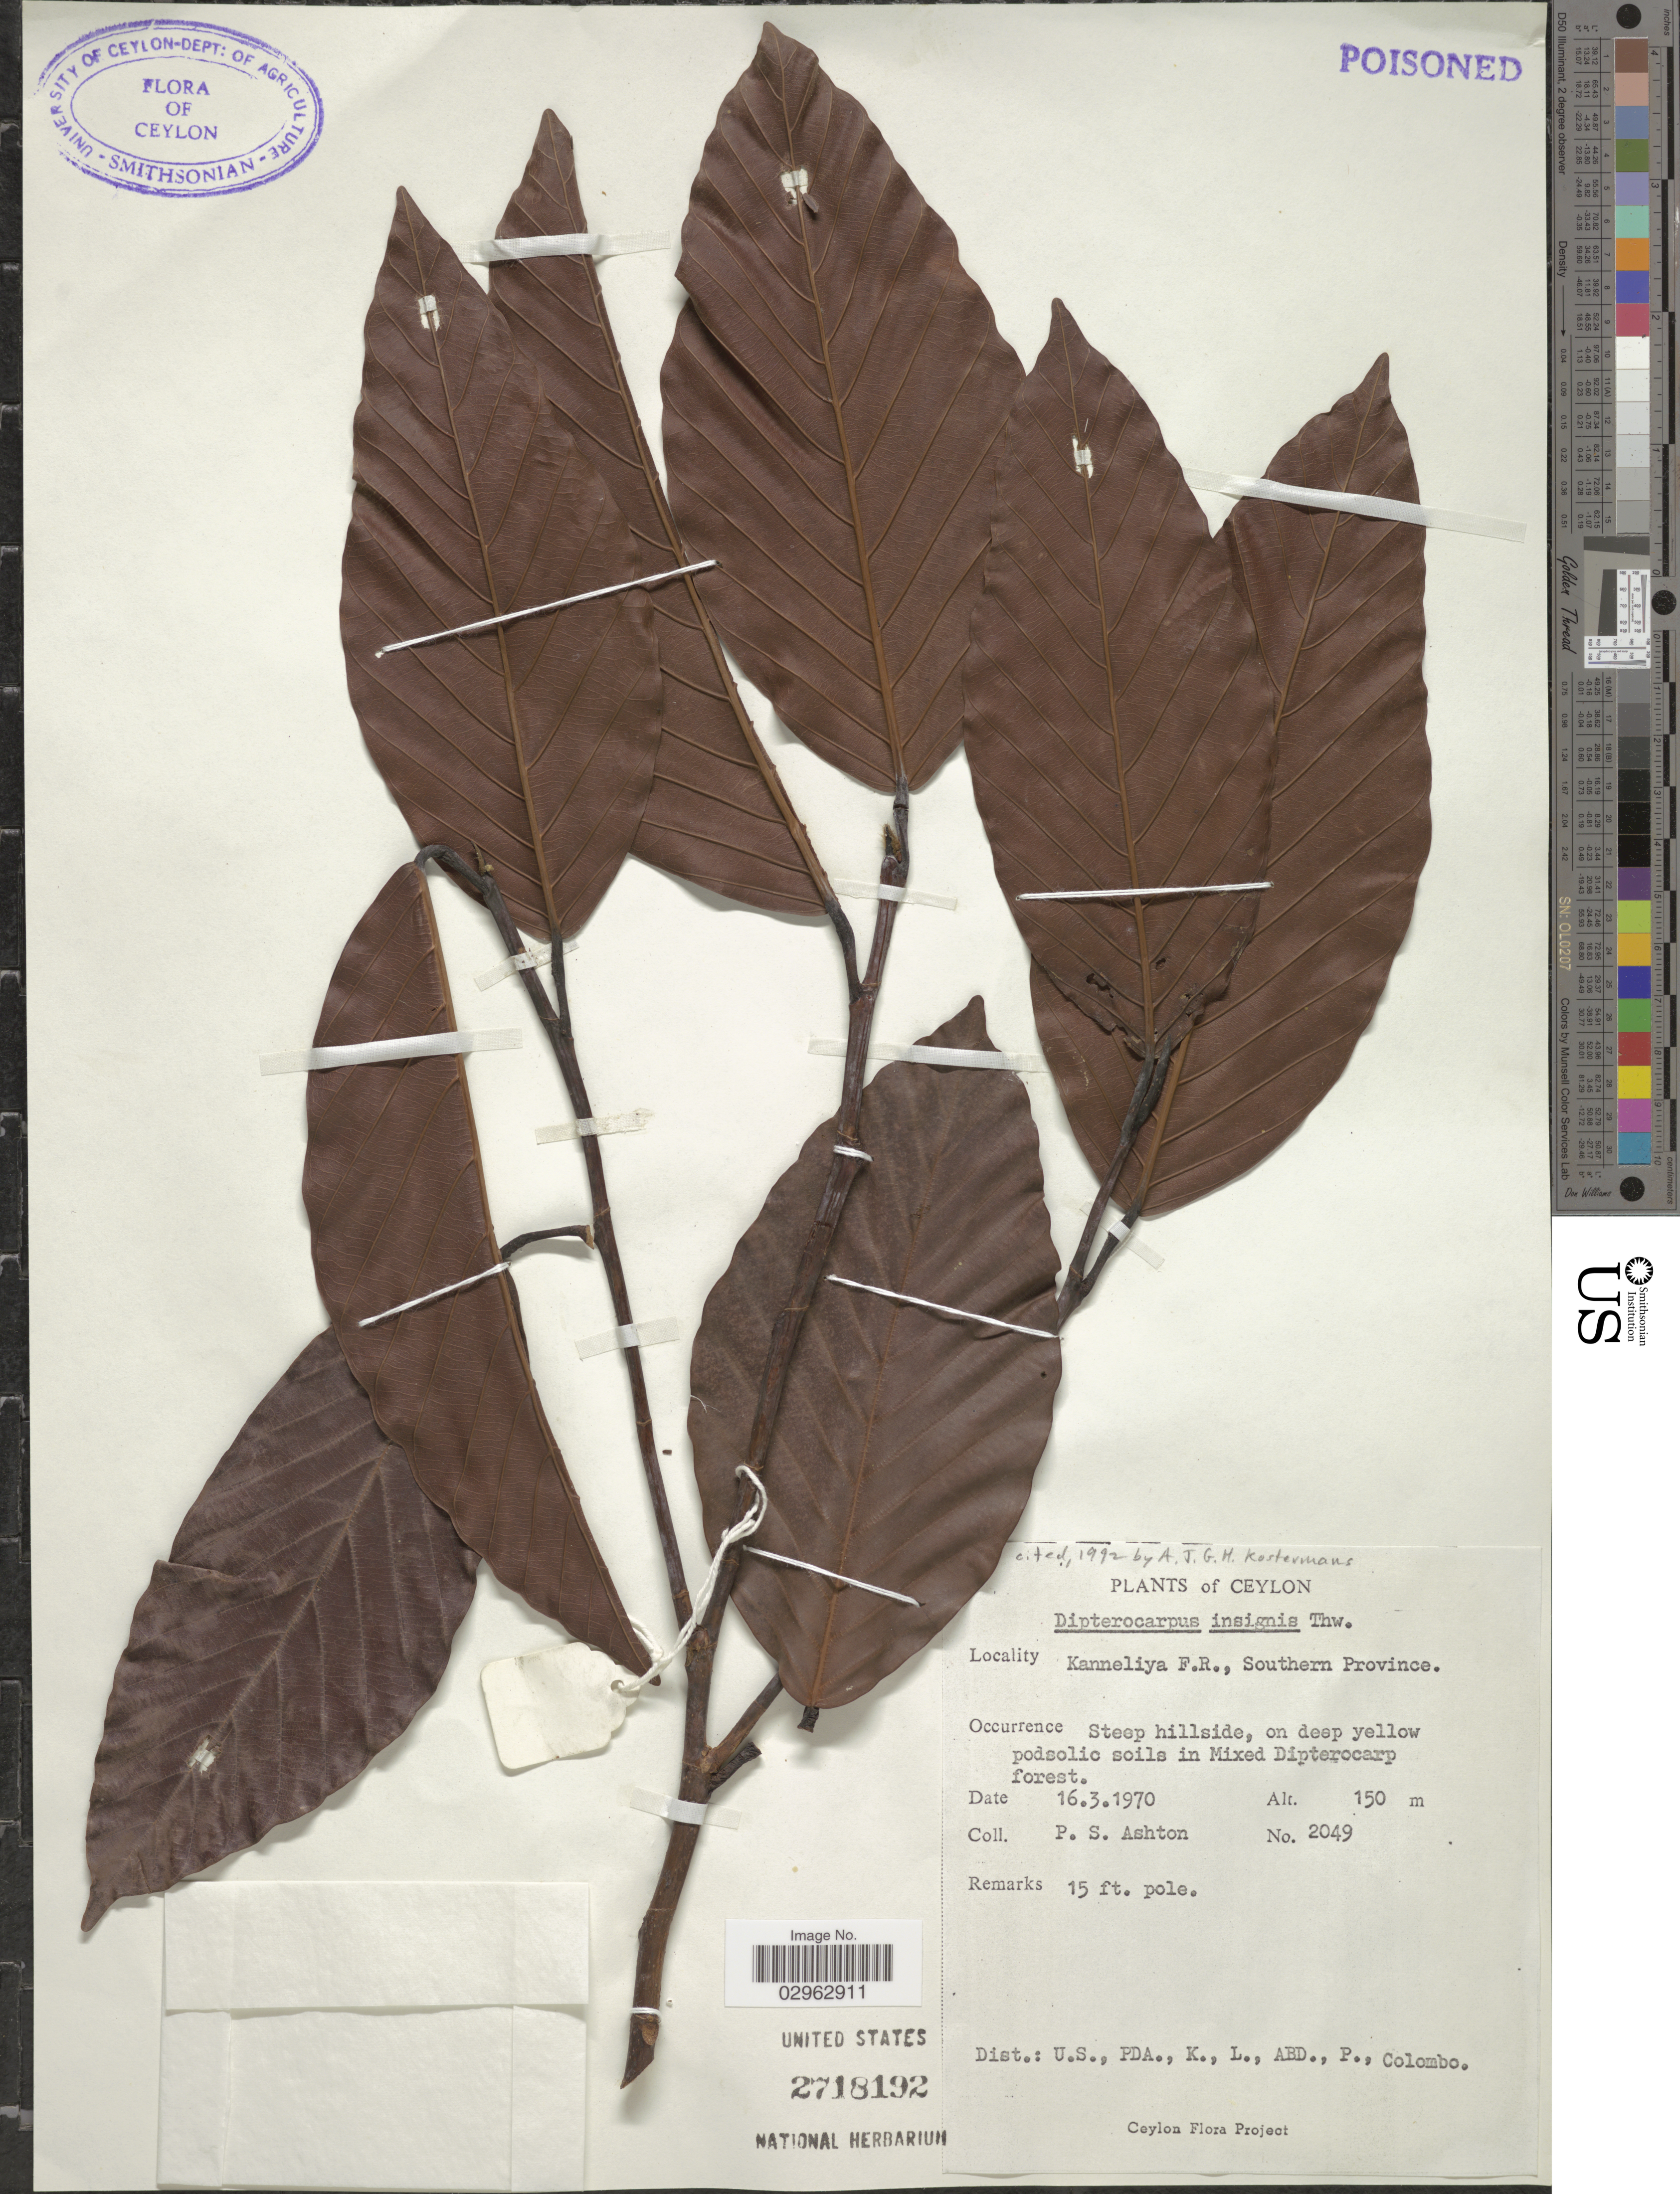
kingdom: Plantae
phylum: Tracheophyta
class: Magnoliopsida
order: Malvales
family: Dipterocarpaceae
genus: Dipterocarpus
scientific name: Dipterocarpus insignis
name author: Thwaites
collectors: P. S. Ashton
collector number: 2049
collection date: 1970-03-16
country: Sri Lanka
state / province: Southern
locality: Ceylon. Kanneliya F. R.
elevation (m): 150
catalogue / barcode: US 2718192